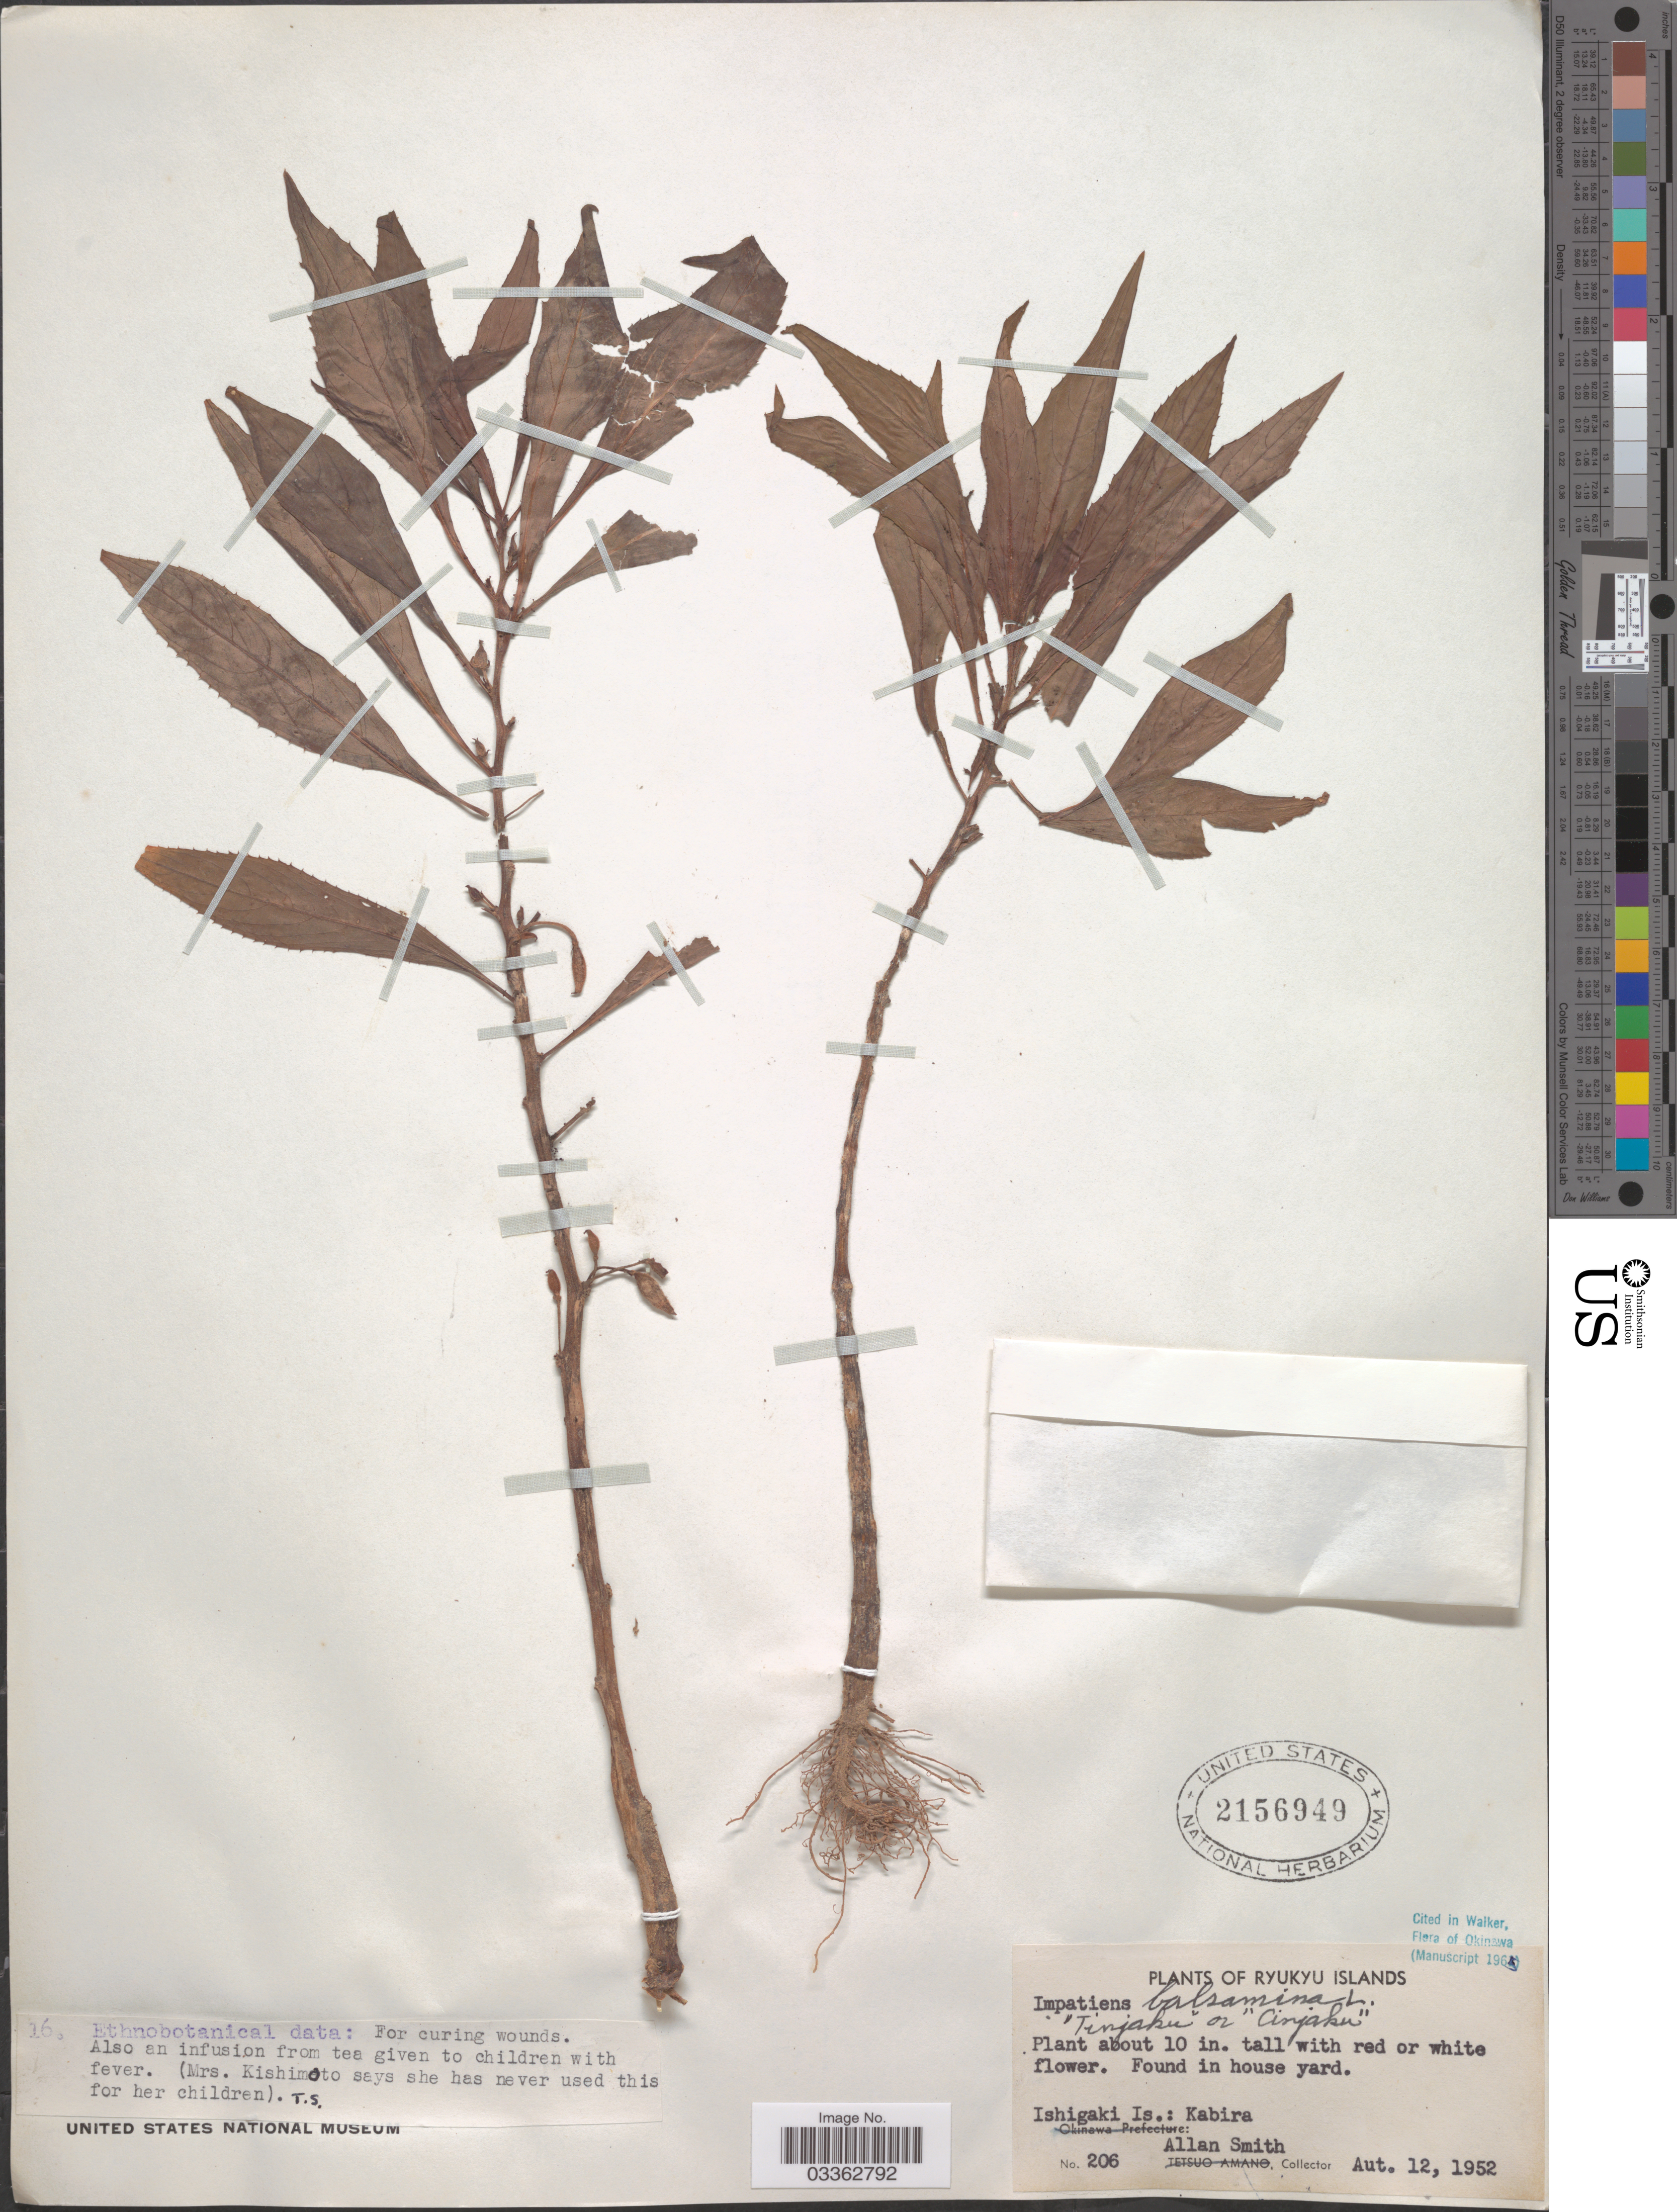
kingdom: Plantae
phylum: Tracheophyta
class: Magnoliopsida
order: Ericales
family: Balsaminaceae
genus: Impatiens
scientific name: Impatiens balsamina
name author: L.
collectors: A. Smith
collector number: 206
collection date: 1952-08-12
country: Japan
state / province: Okinawa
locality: Ryukyu Islands. Ishigaki Is.: Kabira.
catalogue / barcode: US 2156949